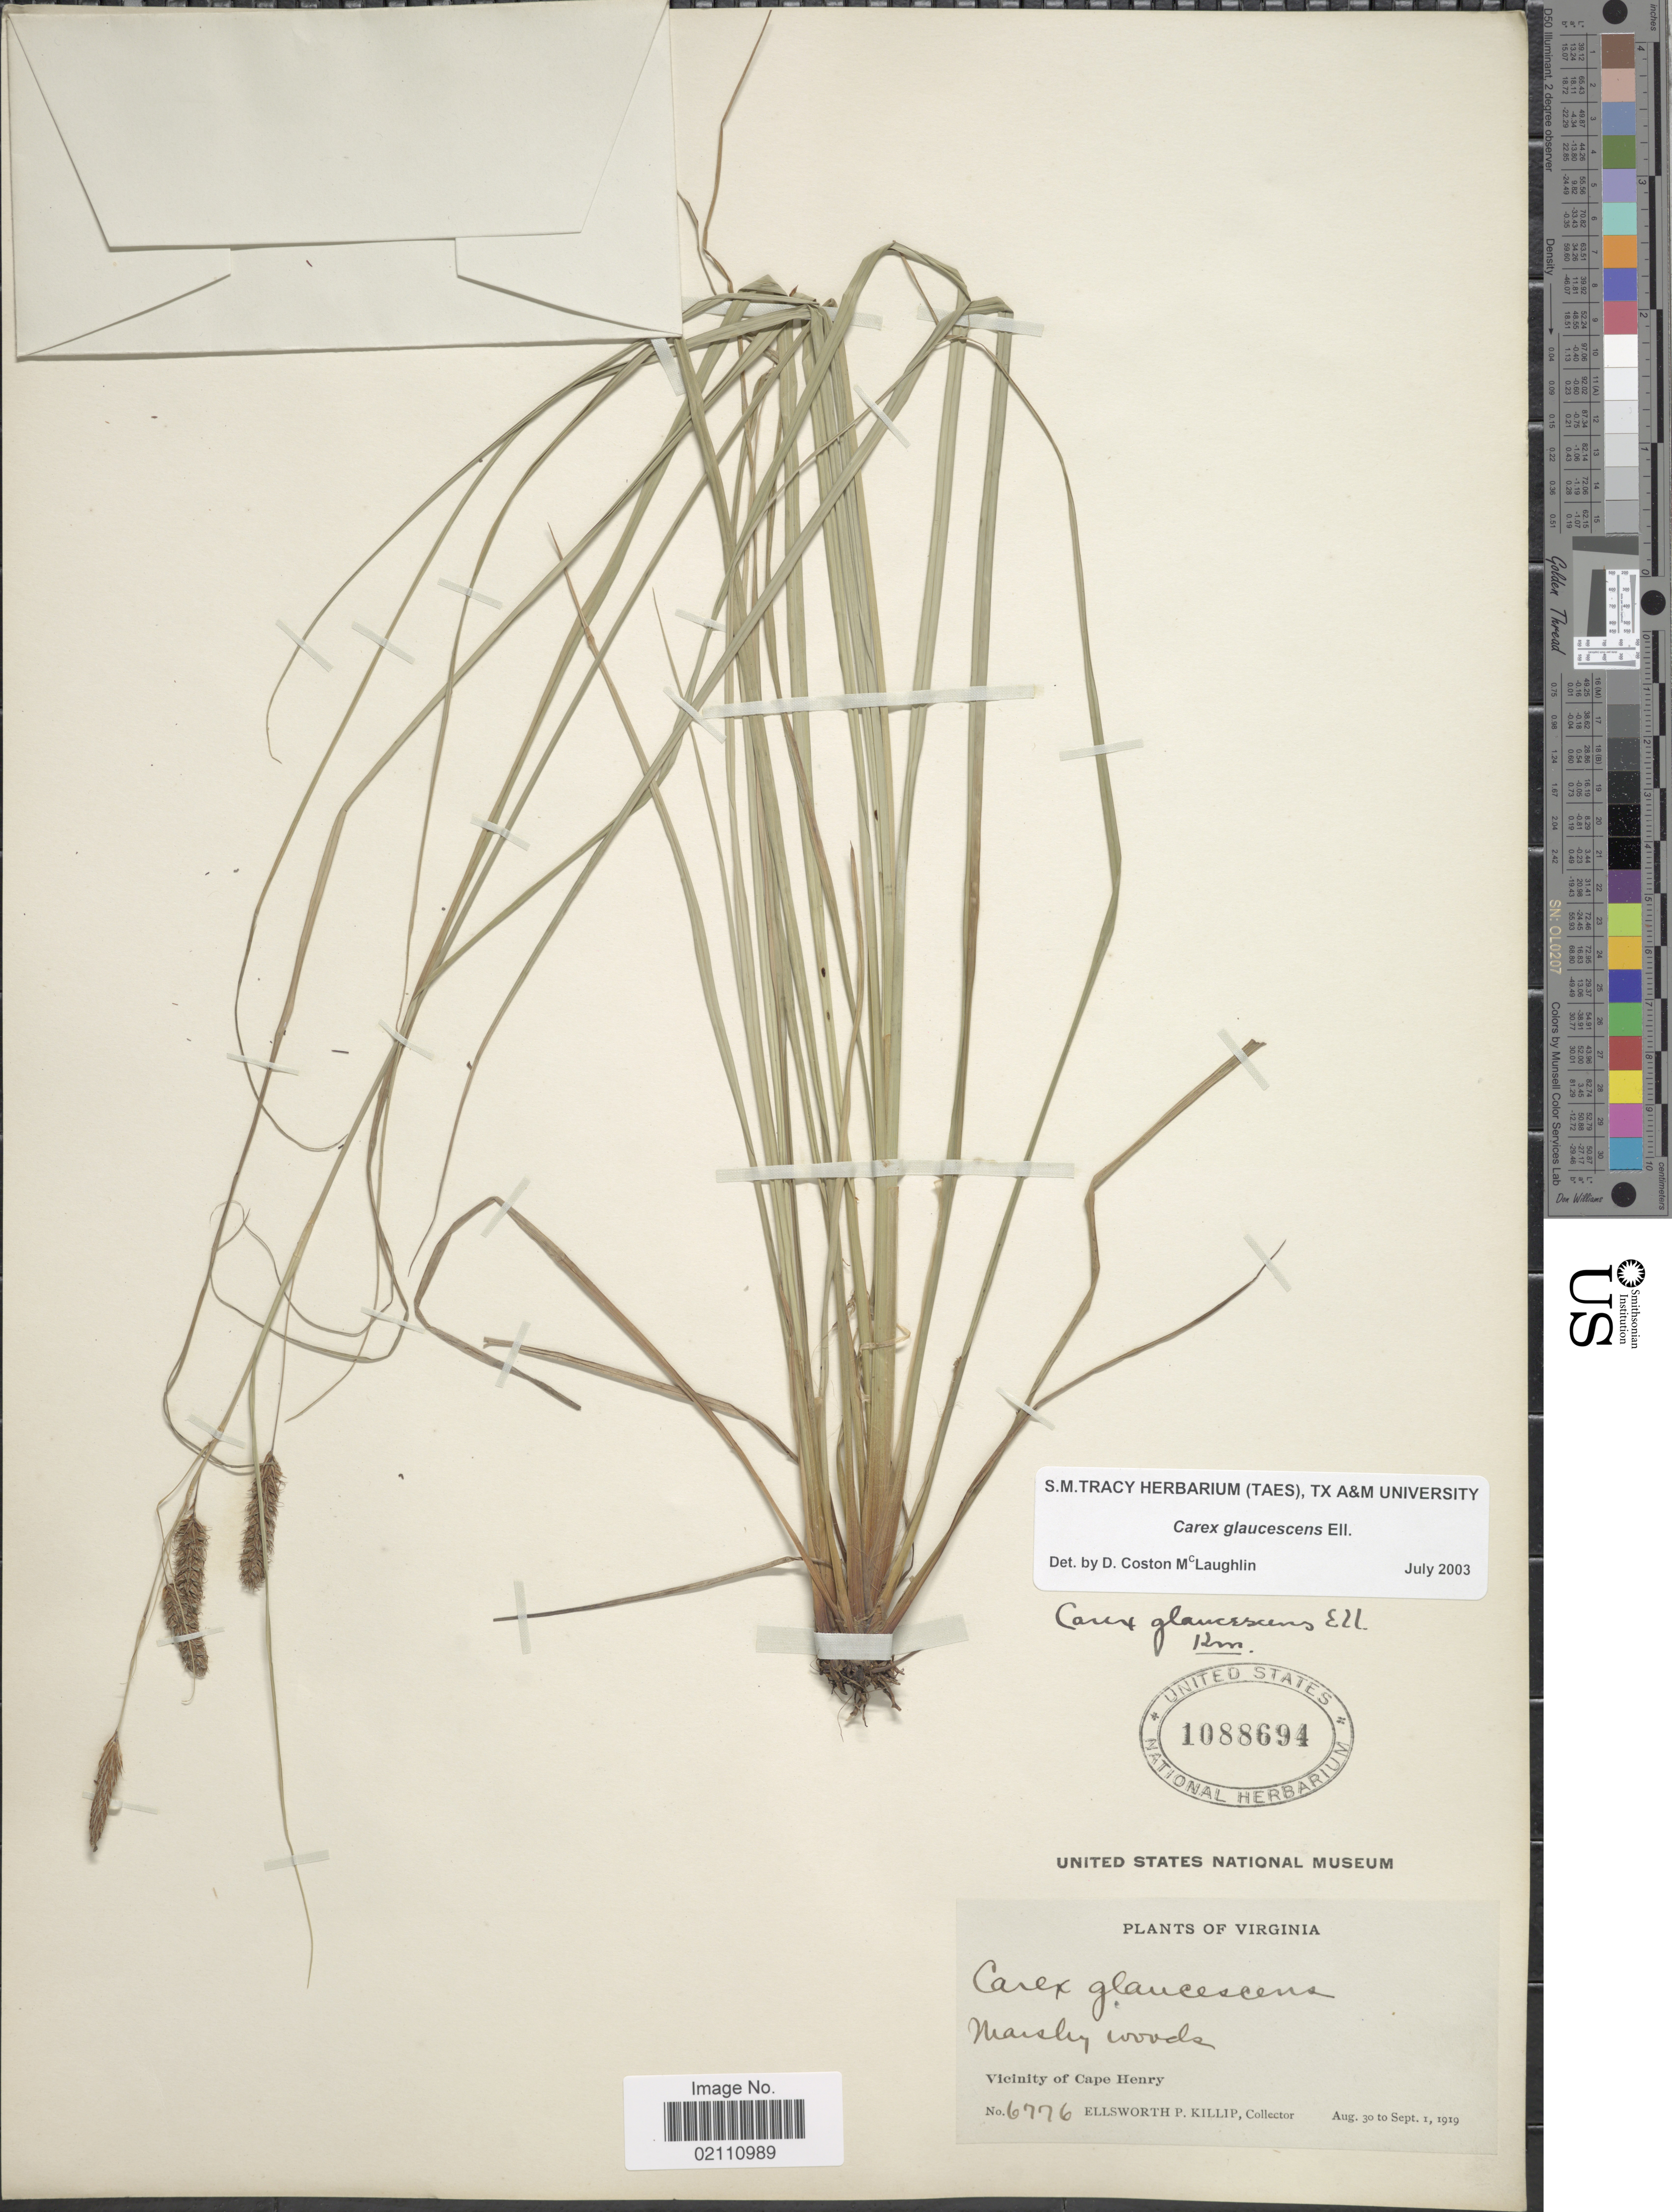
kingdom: Plantae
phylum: Tracheophyta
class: Liliopsida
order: Poales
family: Cyperaceae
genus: Carex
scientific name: Carex glaucescens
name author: Elliott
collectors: E. P. Killip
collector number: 6776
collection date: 1919-08-30/1919-09-01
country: United States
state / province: Virginia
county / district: City of Virginia Beach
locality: Vicinity of Cape Henry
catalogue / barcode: US 1088694